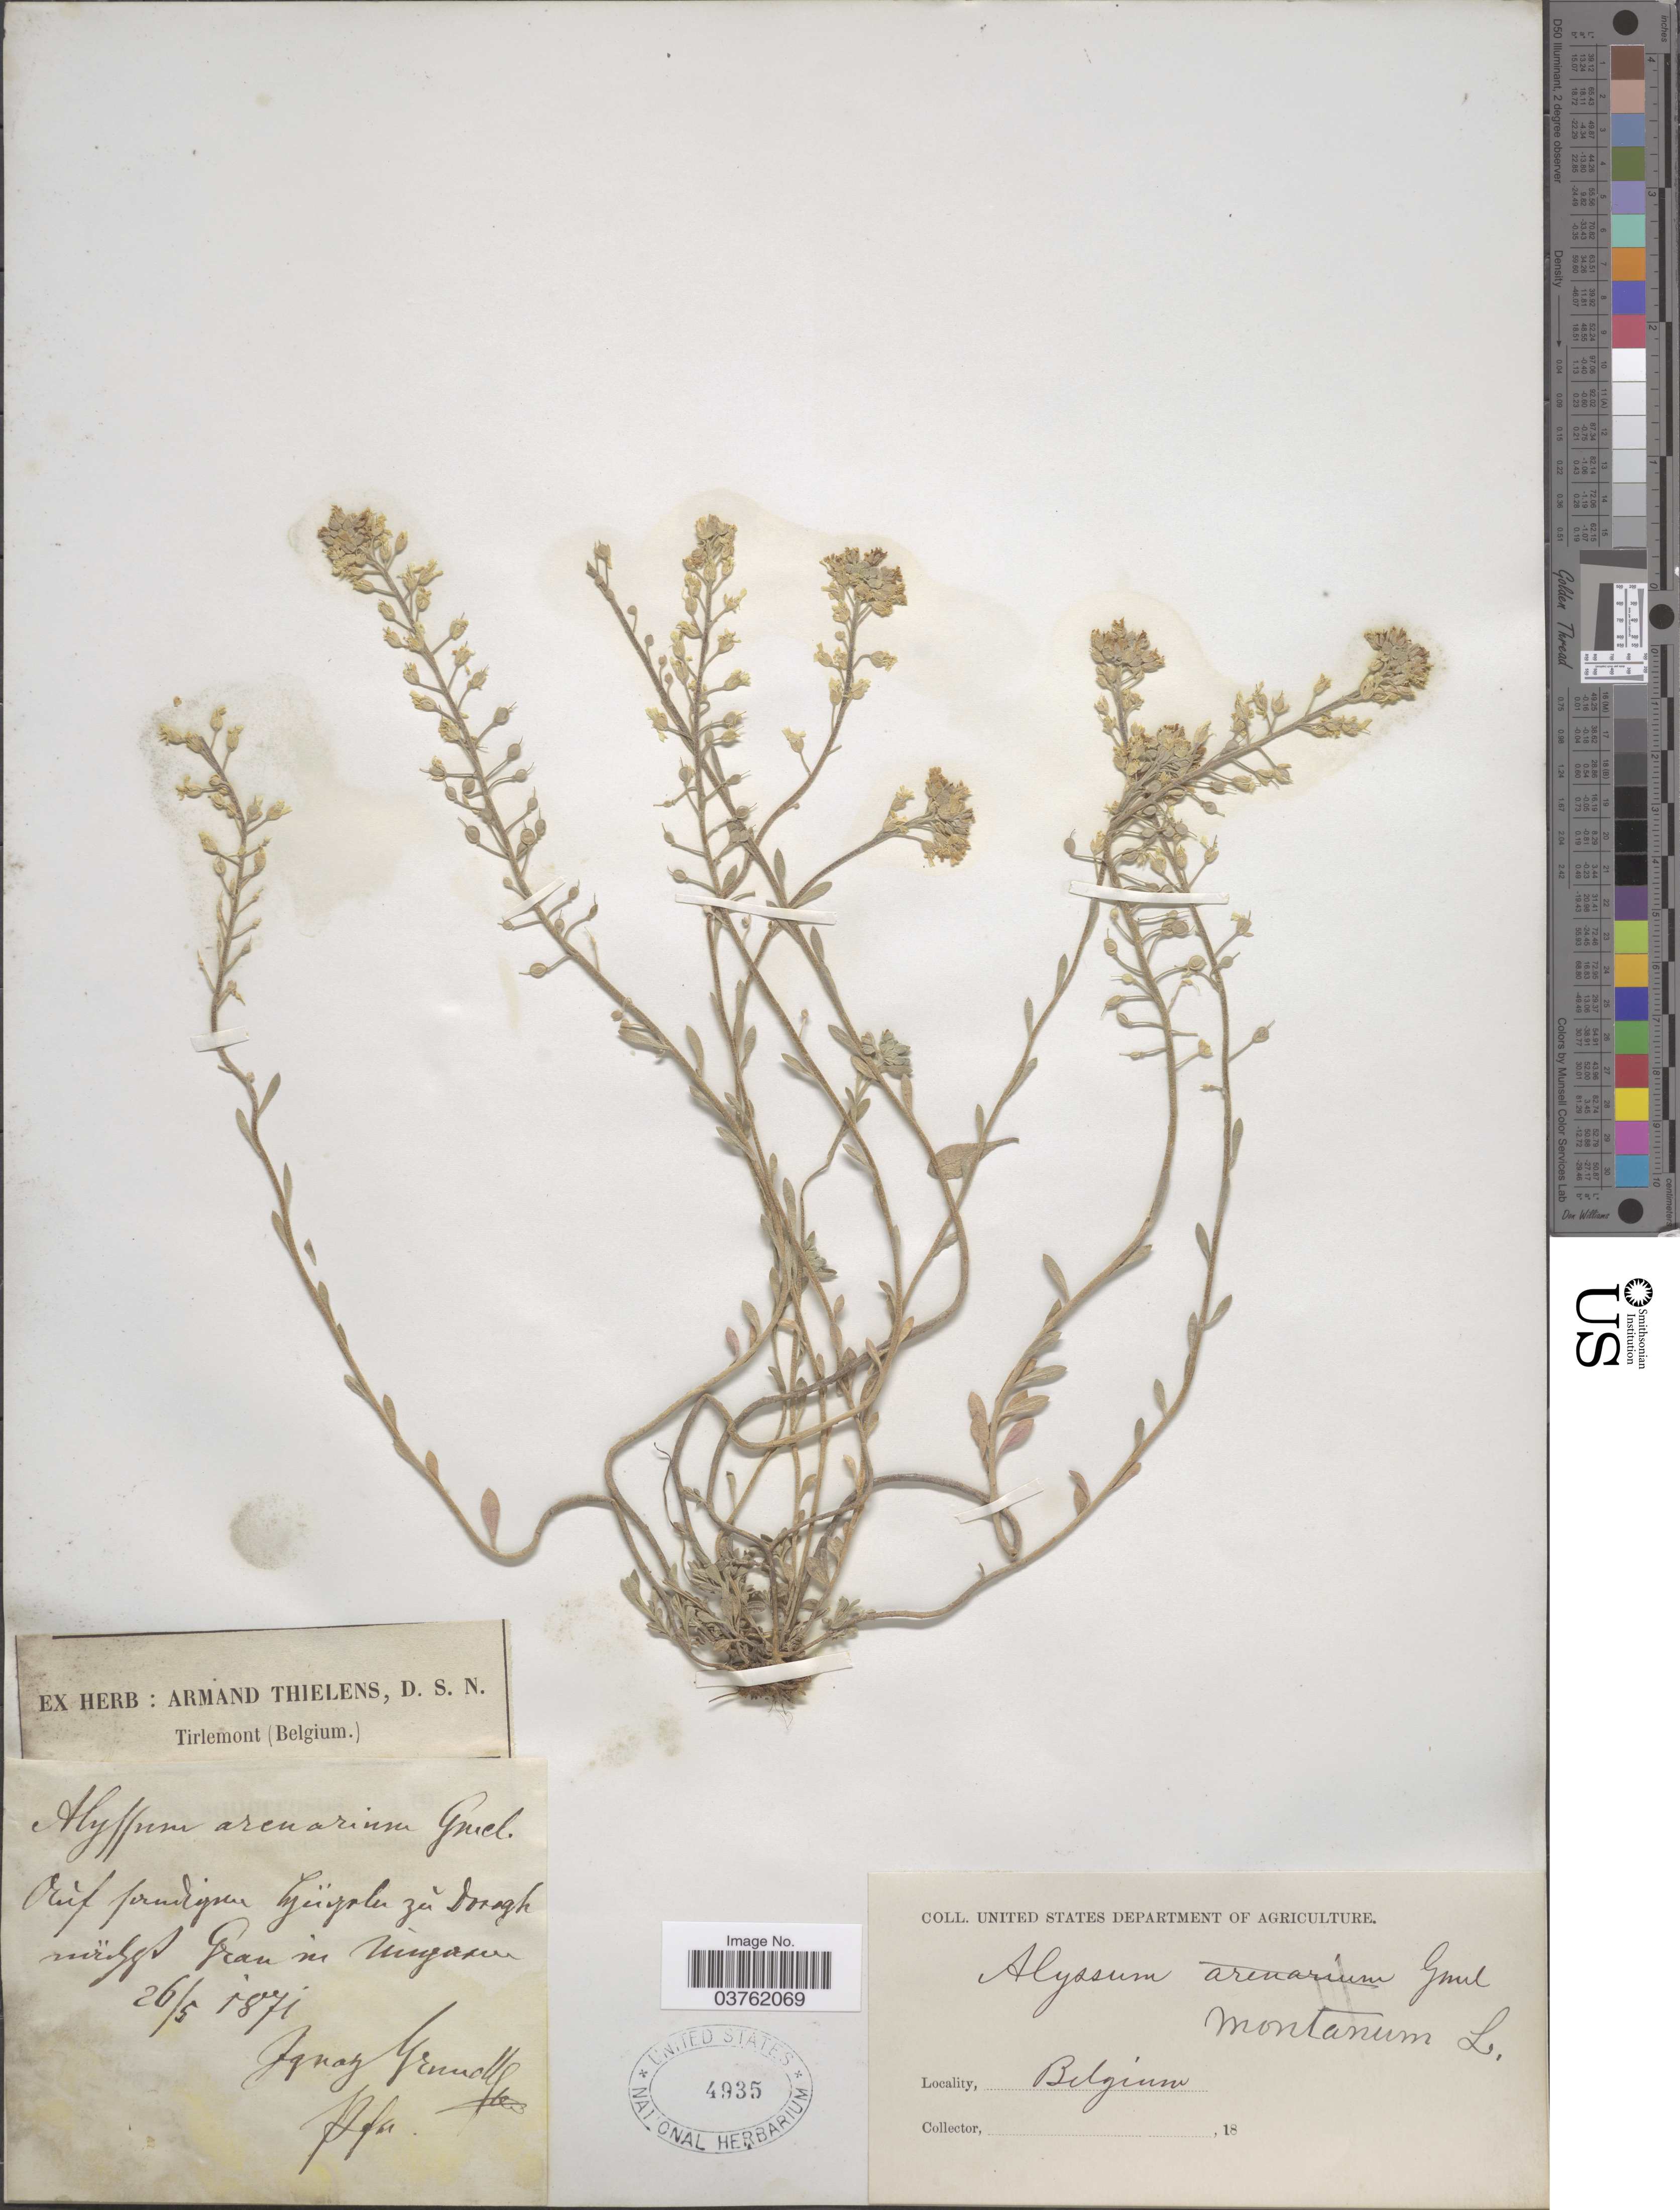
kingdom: Plantae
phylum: Tracheophyta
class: Magnoliopsida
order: Brassicales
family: Brassicaceae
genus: Alyssum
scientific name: Alyssum montanum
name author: L.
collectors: I. Grundl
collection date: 1871-05-26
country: Hungary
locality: [illegible text] Doragh[interpreted] [illegible text] Gran in Úngarn.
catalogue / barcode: US 4935